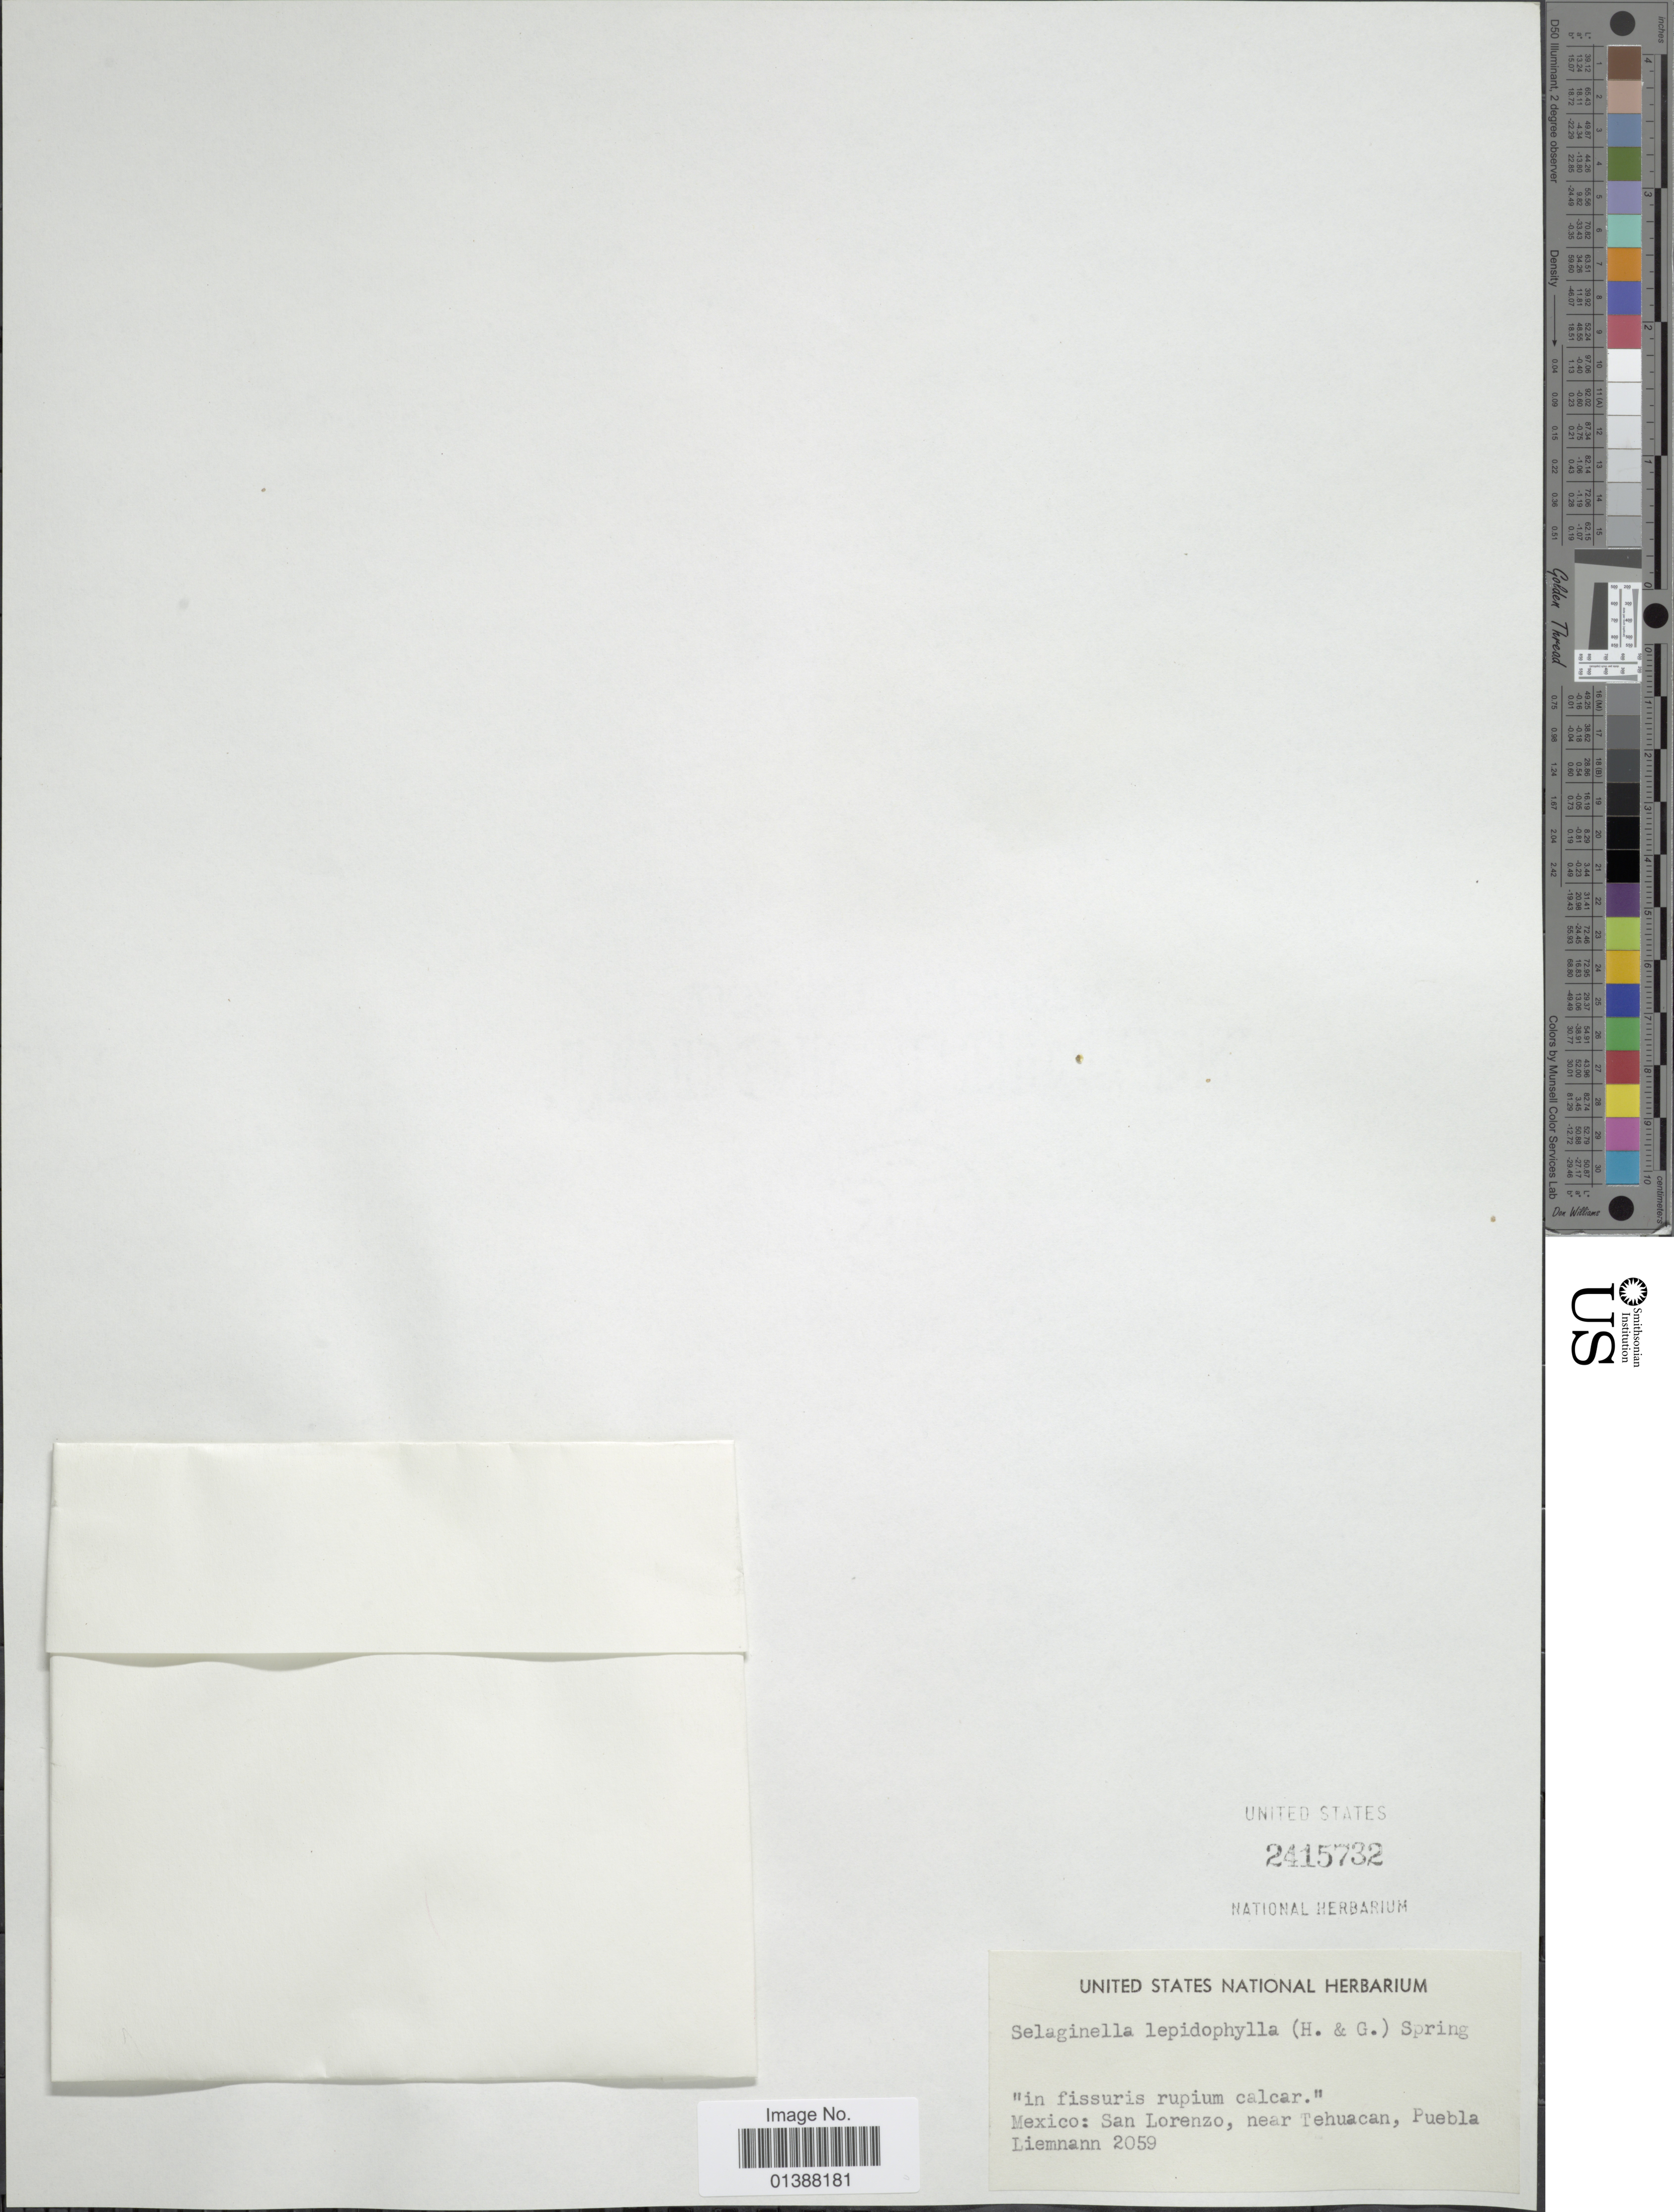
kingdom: Plantae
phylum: Tracheophyta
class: Lycopodiopsida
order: Selaginellales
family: Selaginellaceae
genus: Selaginella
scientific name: Selaginella lepidophylla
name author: (Hook. & Grev.) Spring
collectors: Liemnann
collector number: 2059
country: Mexico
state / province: Puebla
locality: San Lorenzo, near Tehuacan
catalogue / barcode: US 2415732